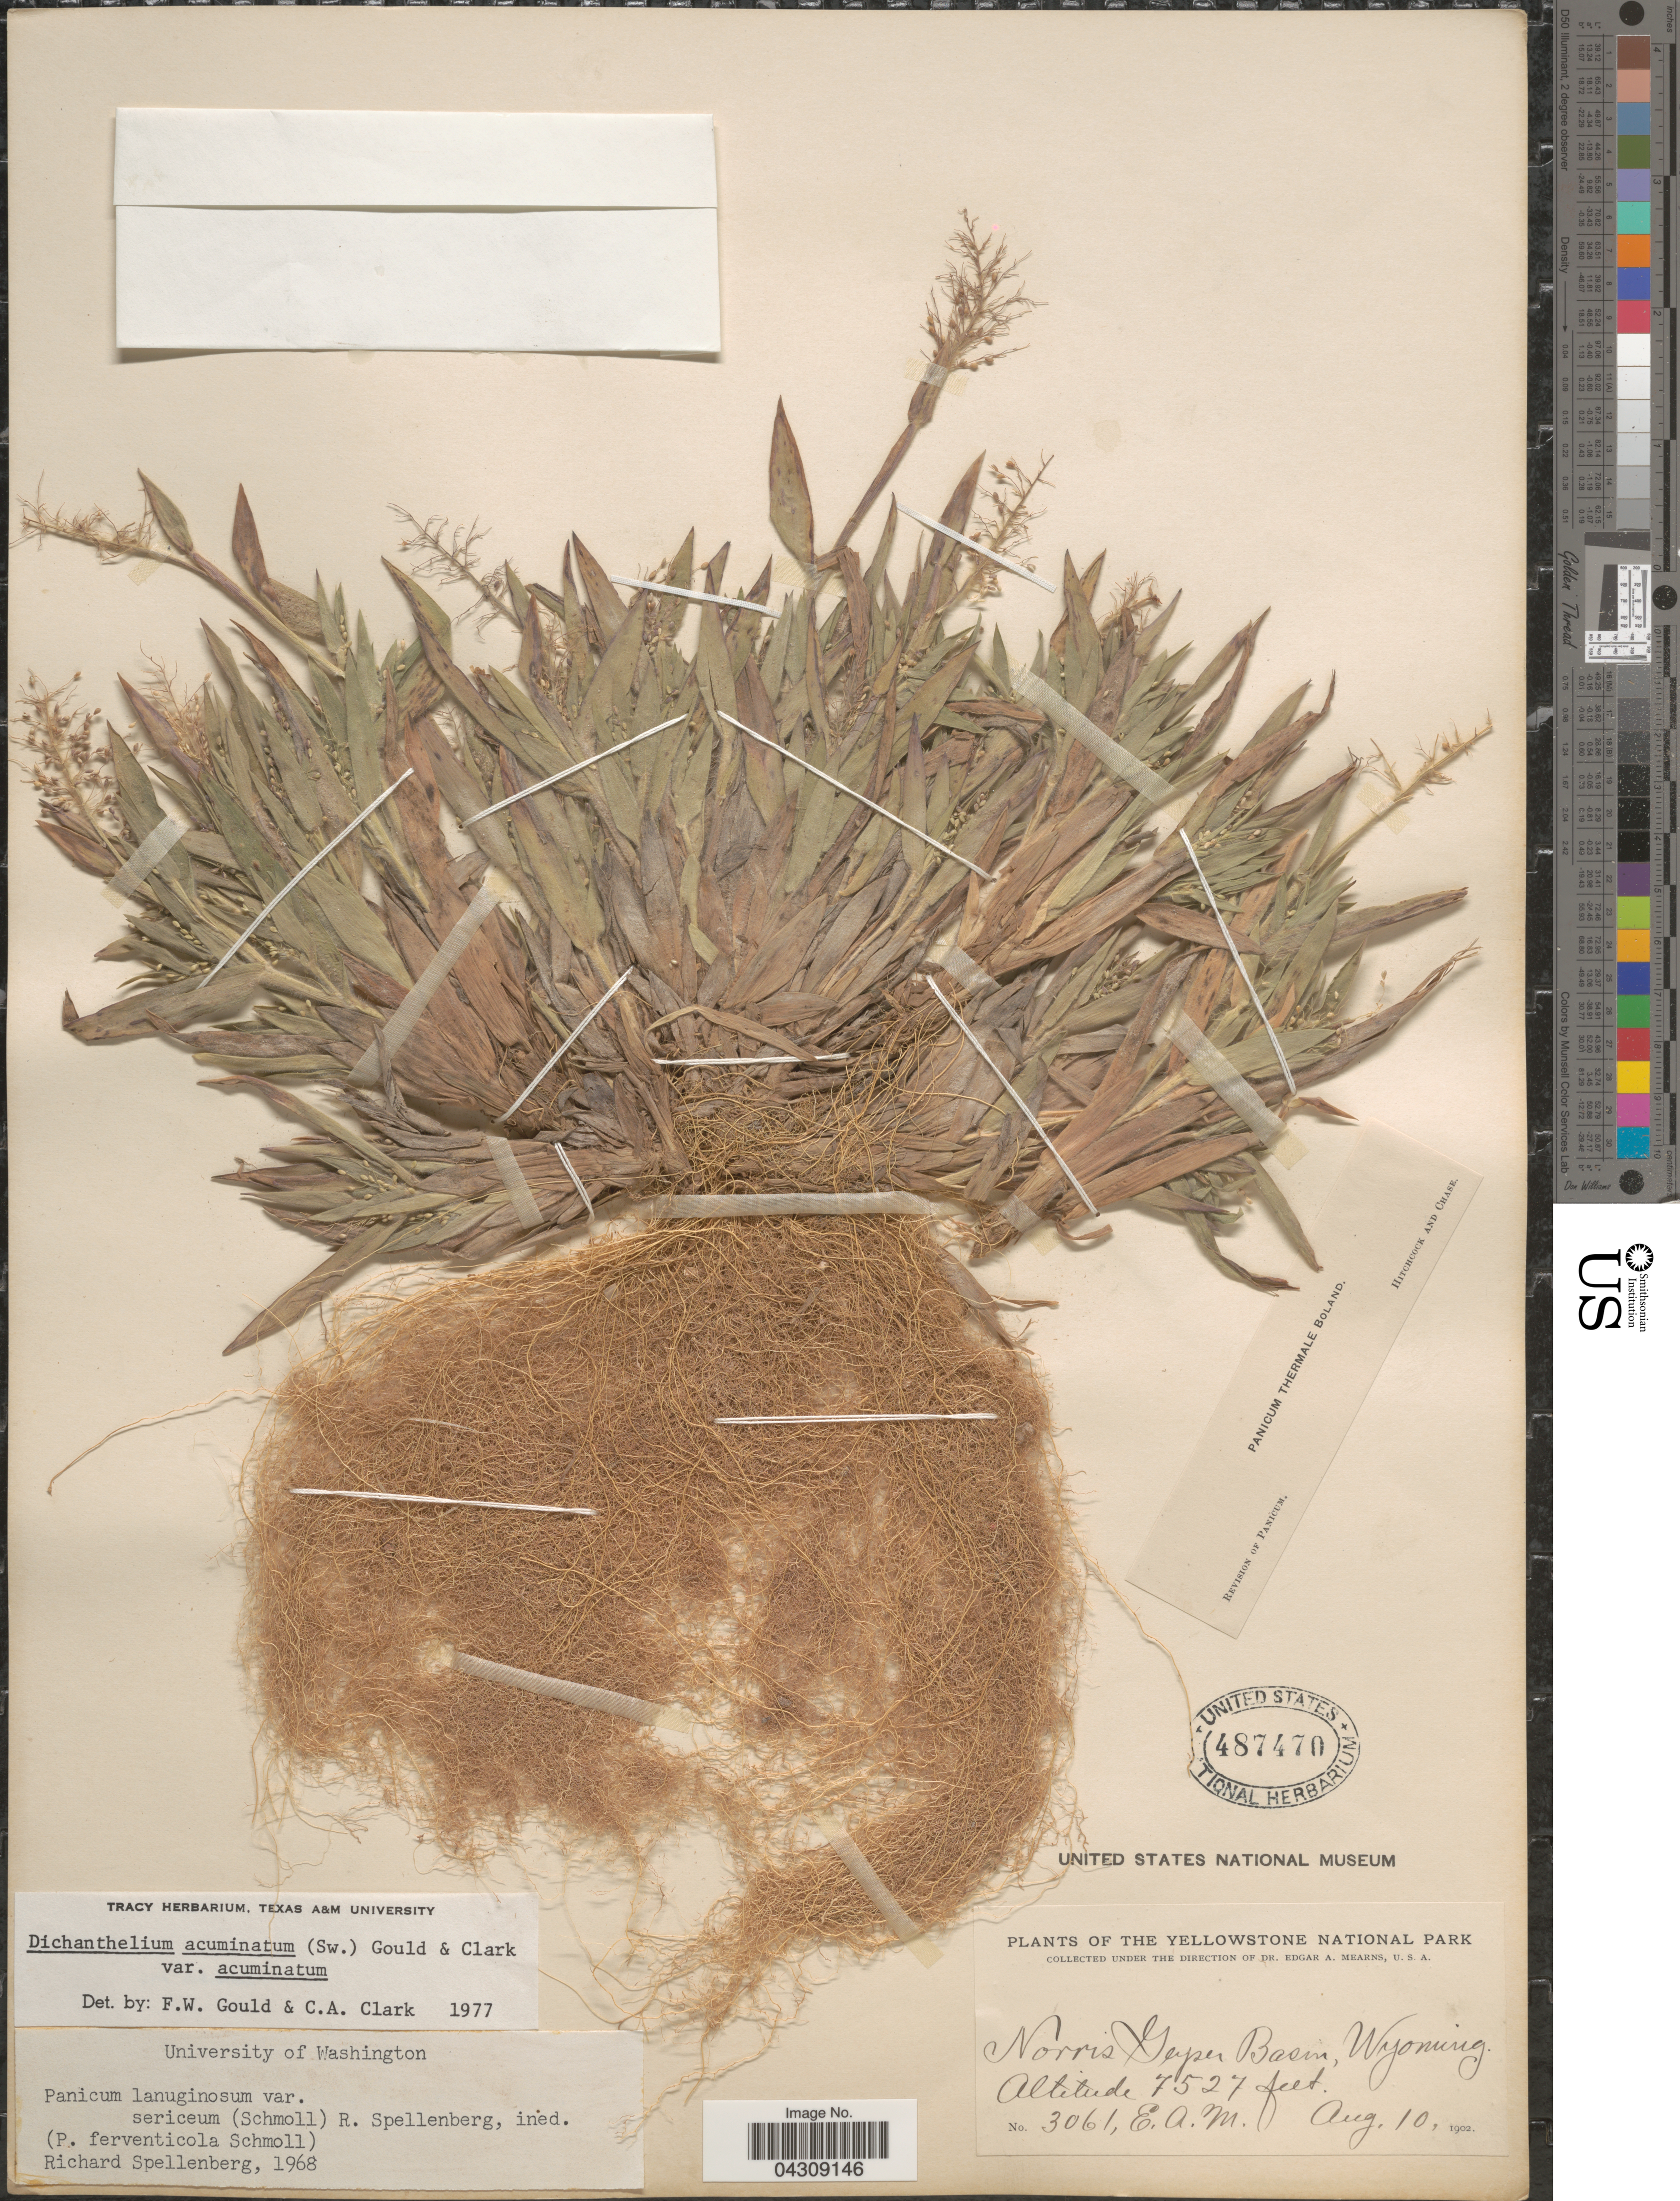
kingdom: Plantae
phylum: Tracheophyta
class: Liliopsida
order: Poales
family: Poaceae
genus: Dichanthelium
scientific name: Dichanthelium acuminatum var. acuminatum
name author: (Sw.) Gould & C.A. Clark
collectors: E. A. Mearns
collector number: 3061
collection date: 1902-08-10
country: United States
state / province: Wyoming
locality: Yellowstone National Park. Norris Geyser Basin.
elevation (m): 2294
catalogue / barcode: US 487470